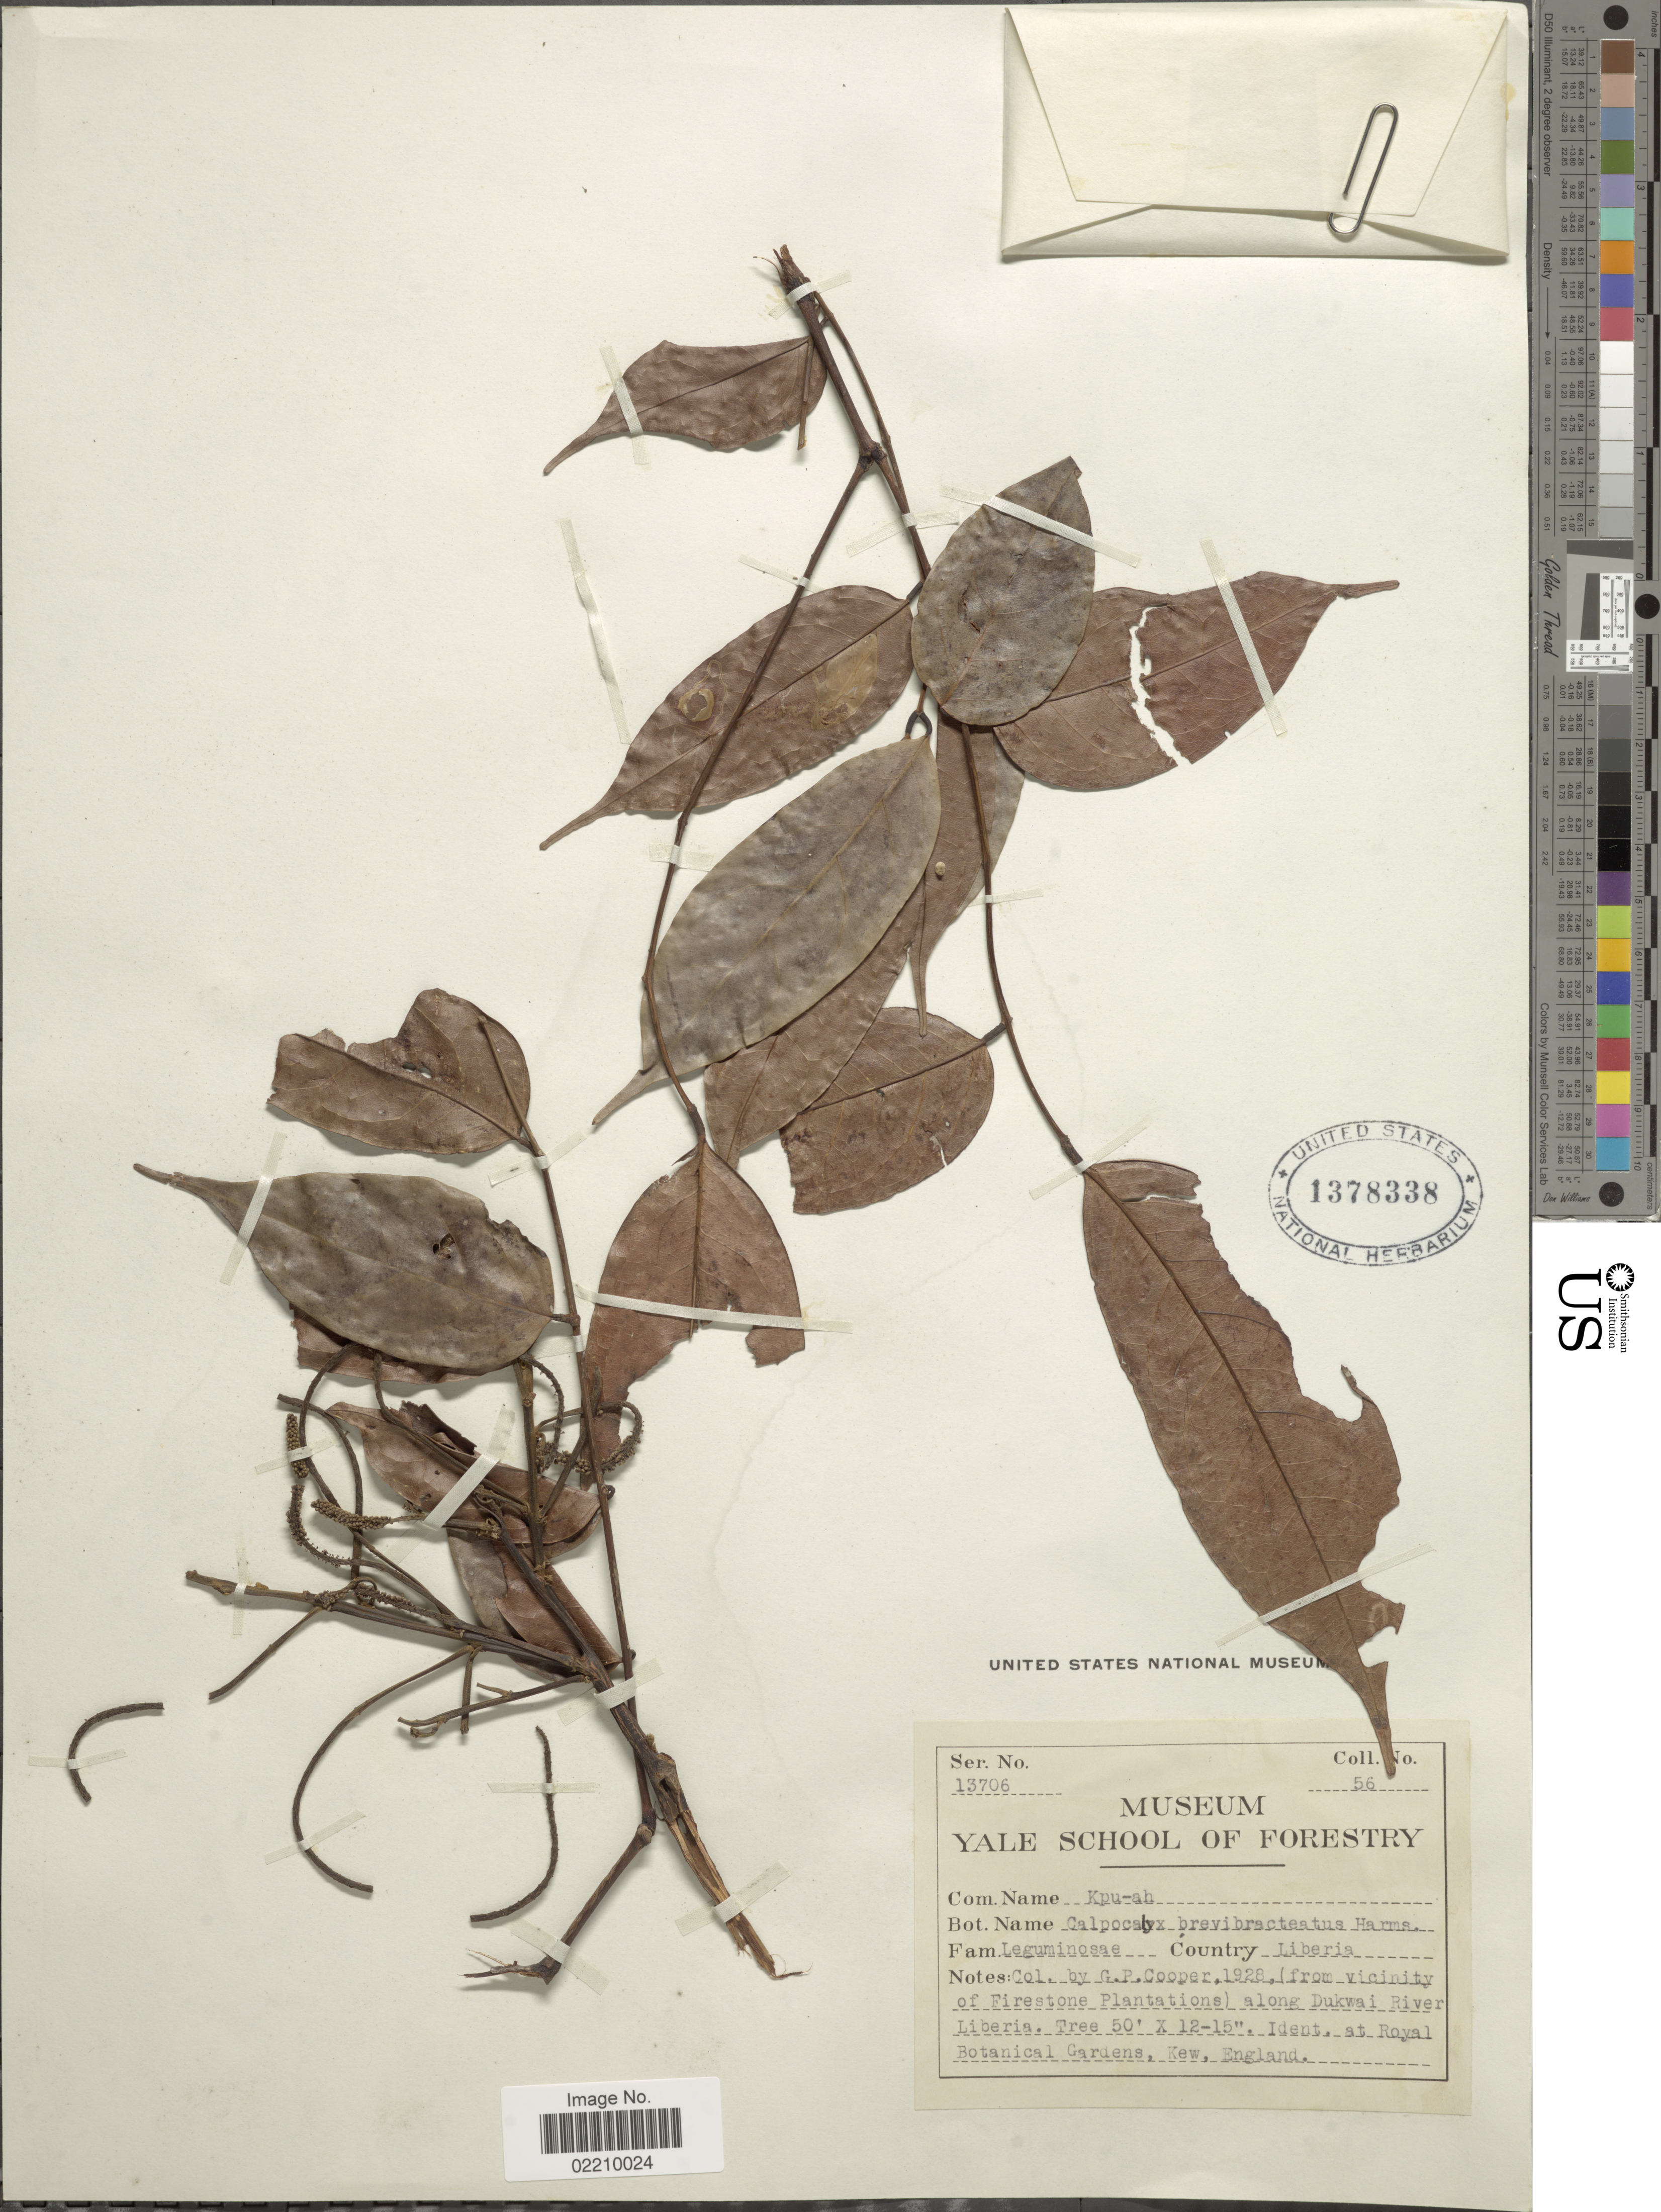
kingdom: Plantae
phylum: Tracheophyta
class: Magnoliopsida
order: Fabales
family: Fabaceae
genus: Calpocalyx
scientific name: Calpocalyx brevibracteatus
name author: Harms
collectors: G. Cooper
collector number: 56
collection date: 1928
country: Liberia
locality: From Vicinity of Firestone Plantations along Dukwai River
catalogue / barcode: US 1378338